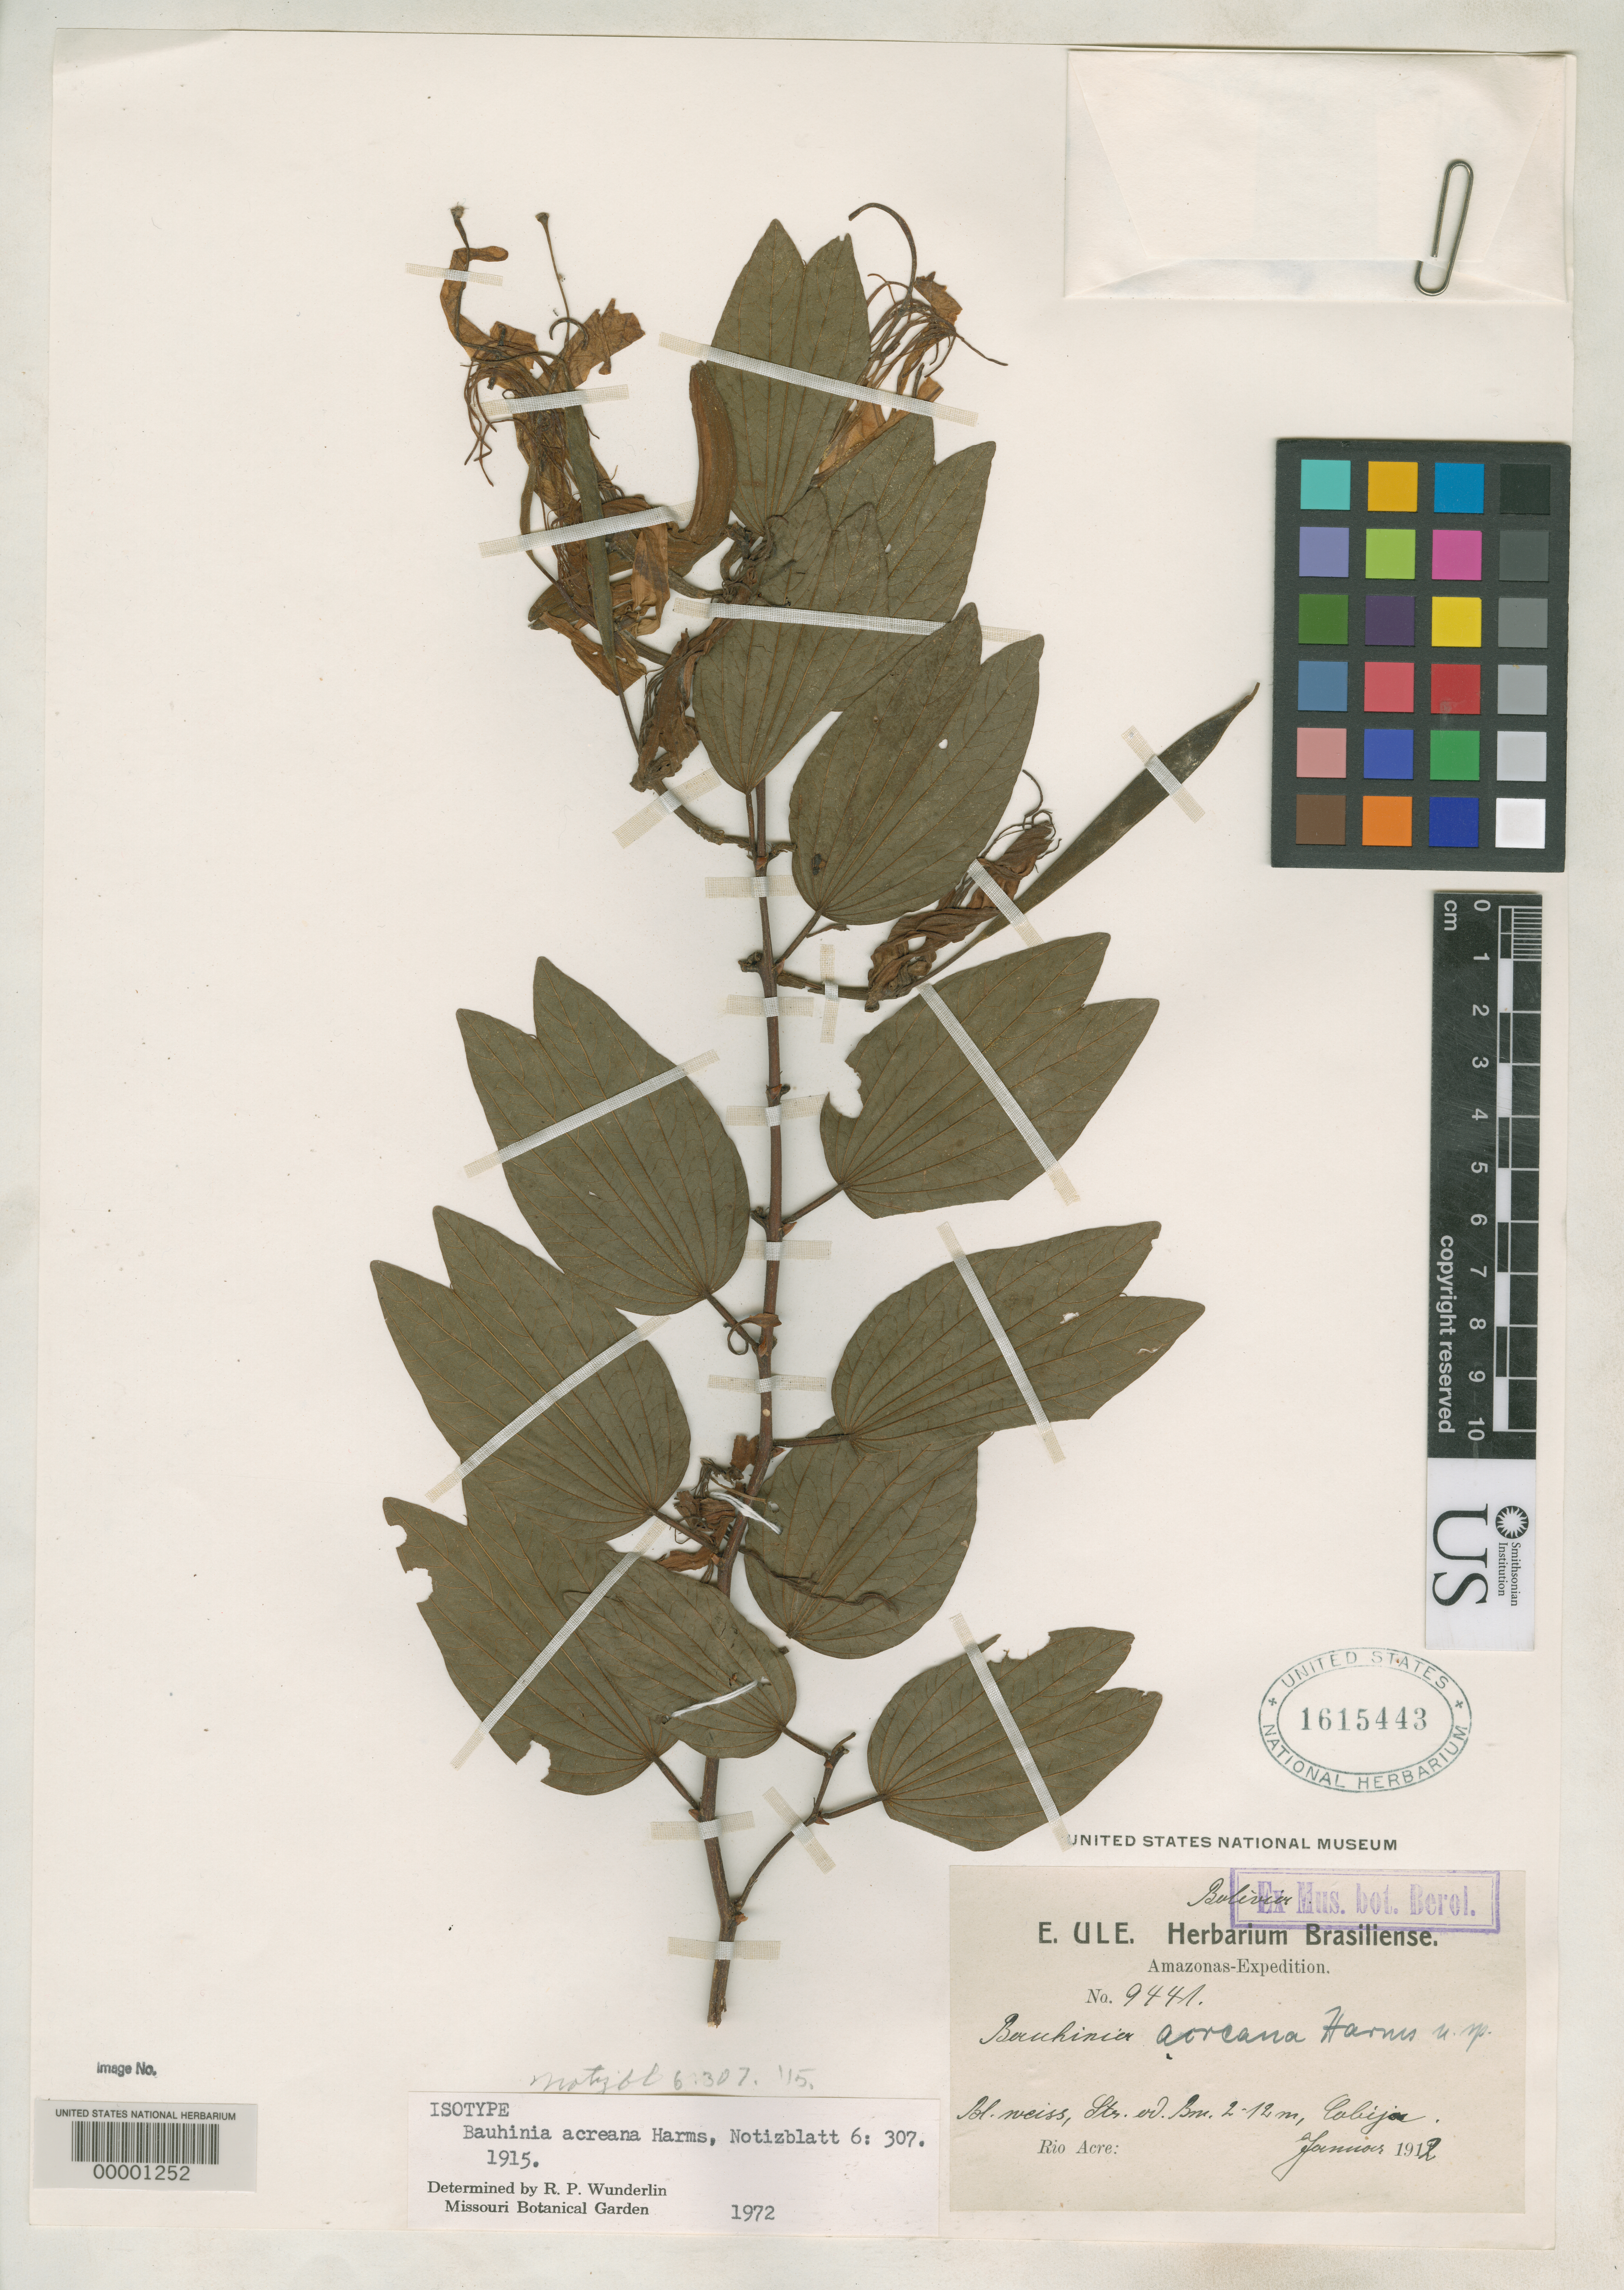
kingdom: Plantae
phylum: Tracheophyta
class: Magnoliopsida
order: Fabales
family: Fabaceae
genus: Bauhinia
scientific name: Bauhinia acreana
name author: Harms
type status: Isotype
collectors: E. H. Ule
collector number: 9441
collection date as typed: Jan 1912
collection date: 1912-01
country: Brazil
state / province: Amazonas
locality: Cobija.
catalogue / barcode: US 1615443